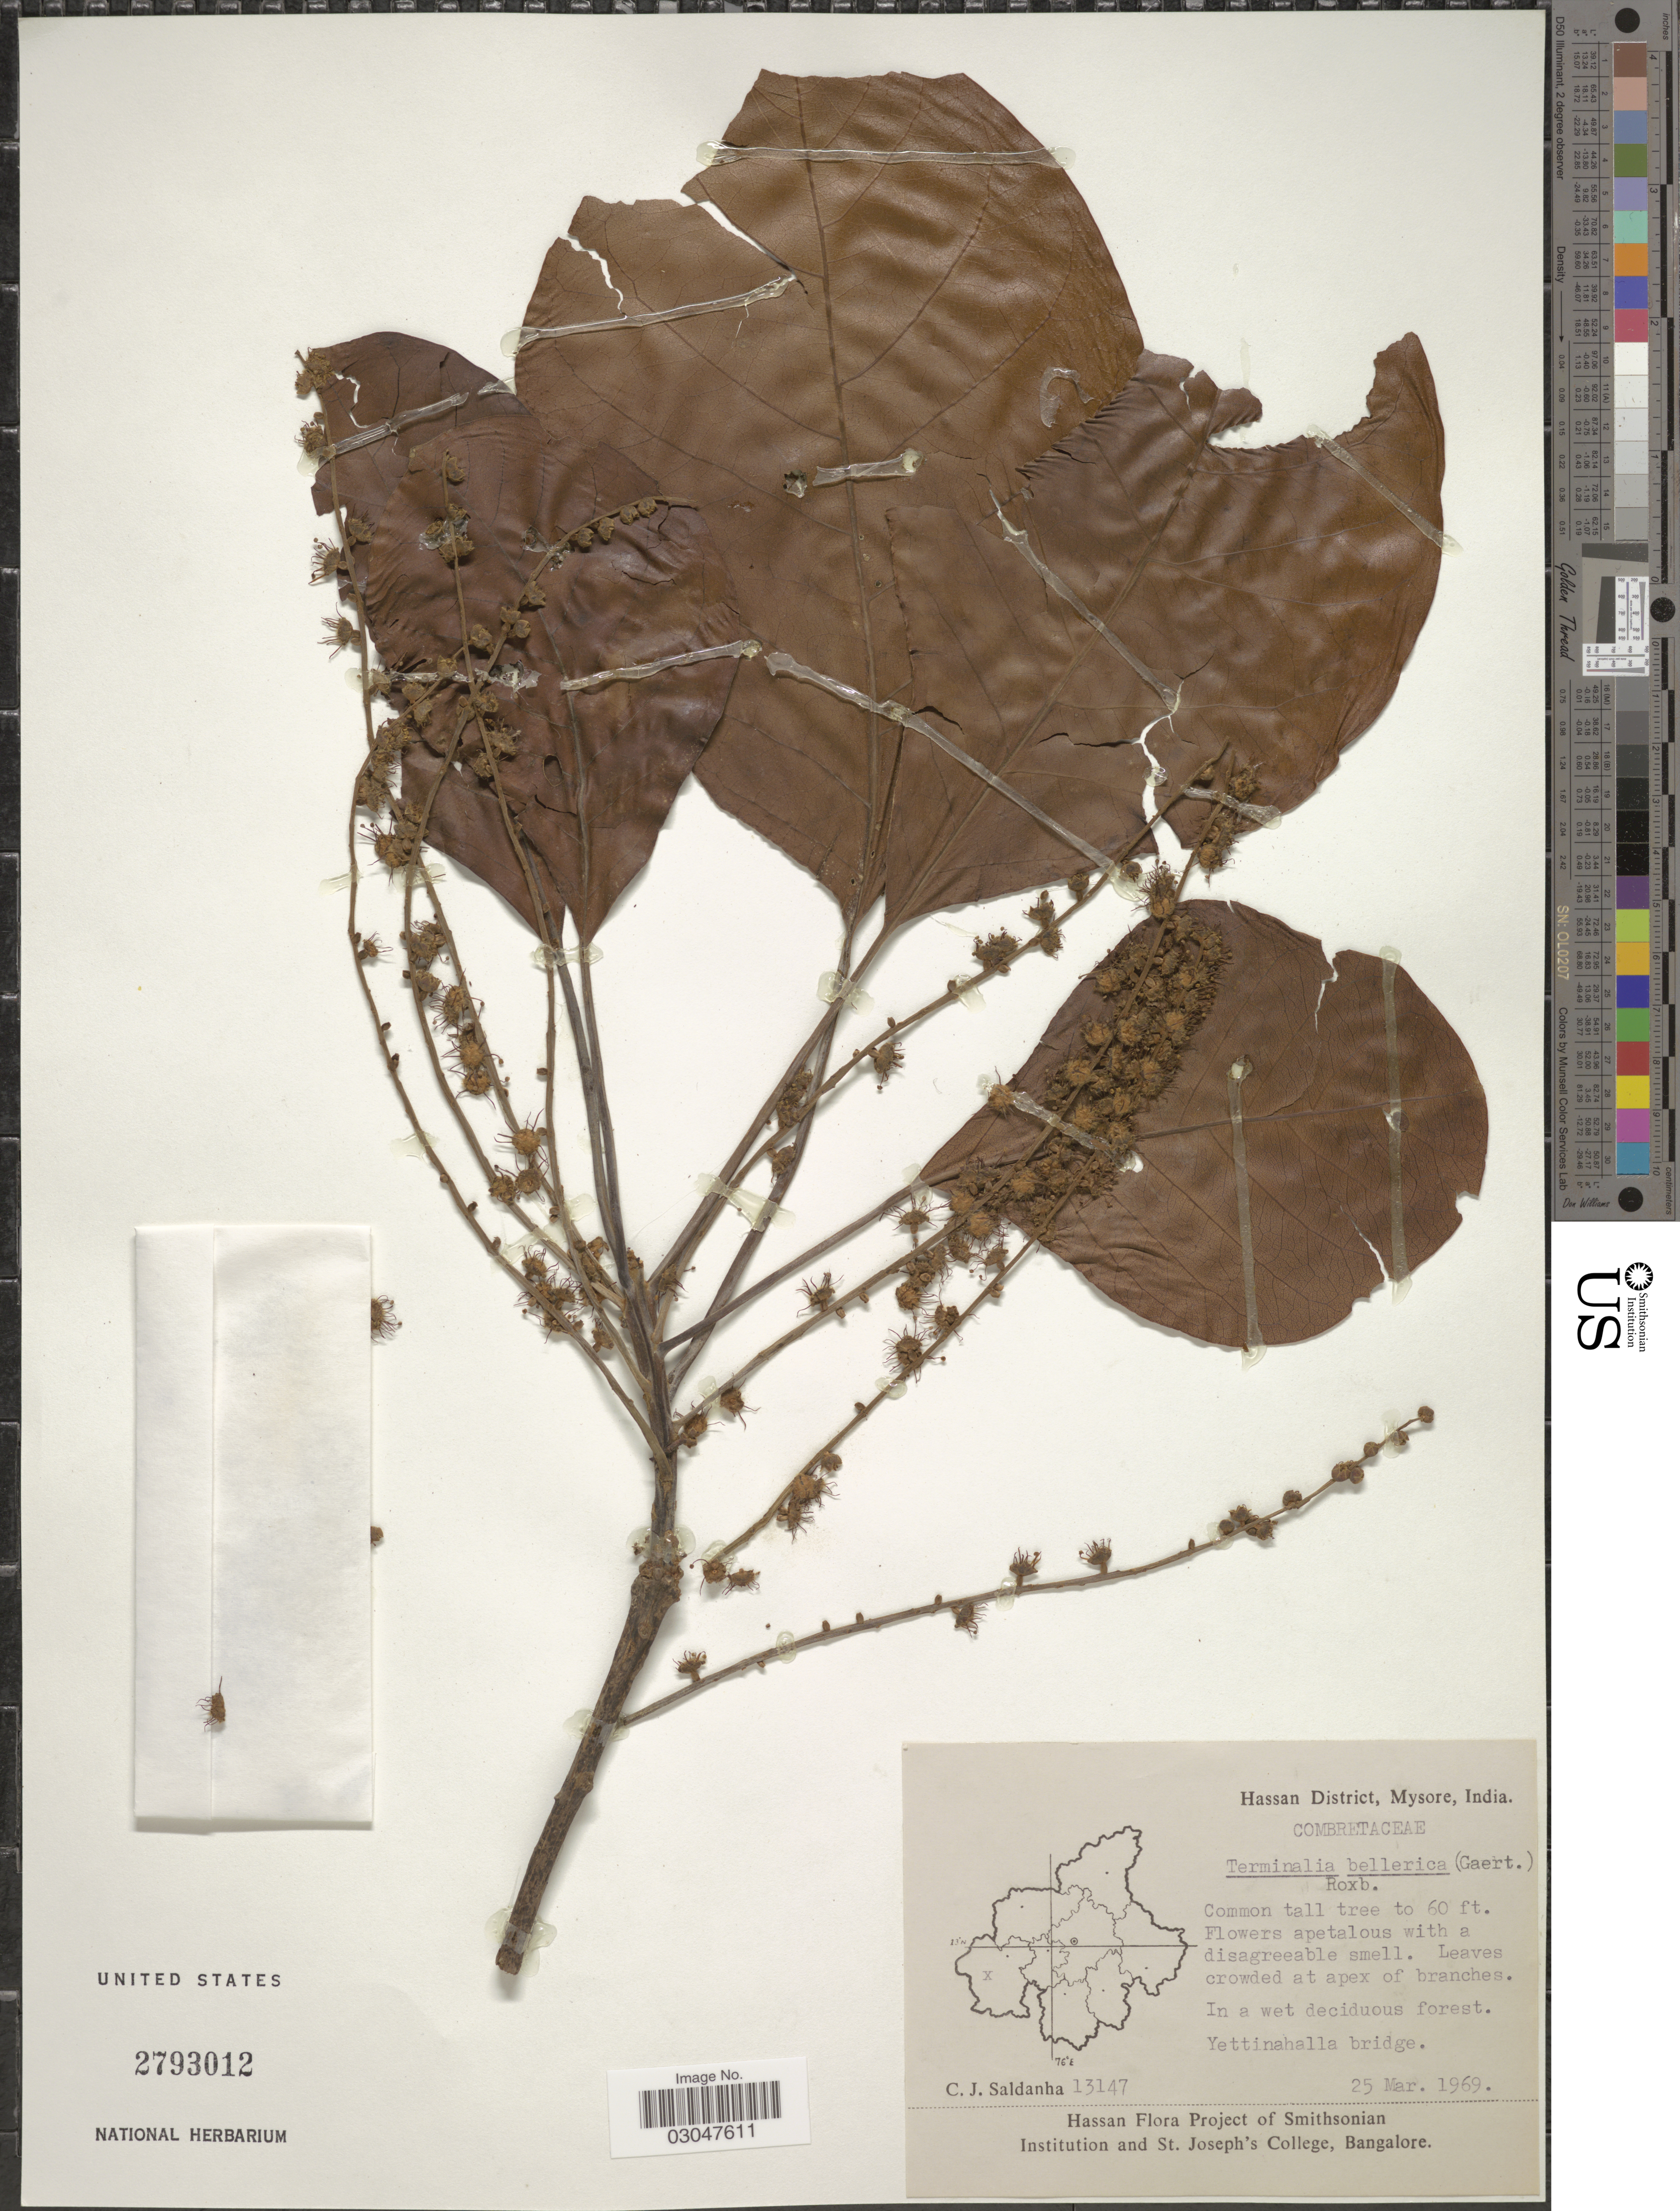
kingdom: Plantae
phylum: Tracheophyta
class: Magnoliopsida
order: Myrtales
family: Combretaceae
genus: Terminalia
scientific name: Terminalia bellirica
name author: (Gaertn.) Roxb.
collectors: C. J. Saldanha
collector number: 13147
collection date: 1969-03-25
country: India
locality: Hassan District, Mysore. Yettinahalla bridge.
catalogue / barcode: US 2793012